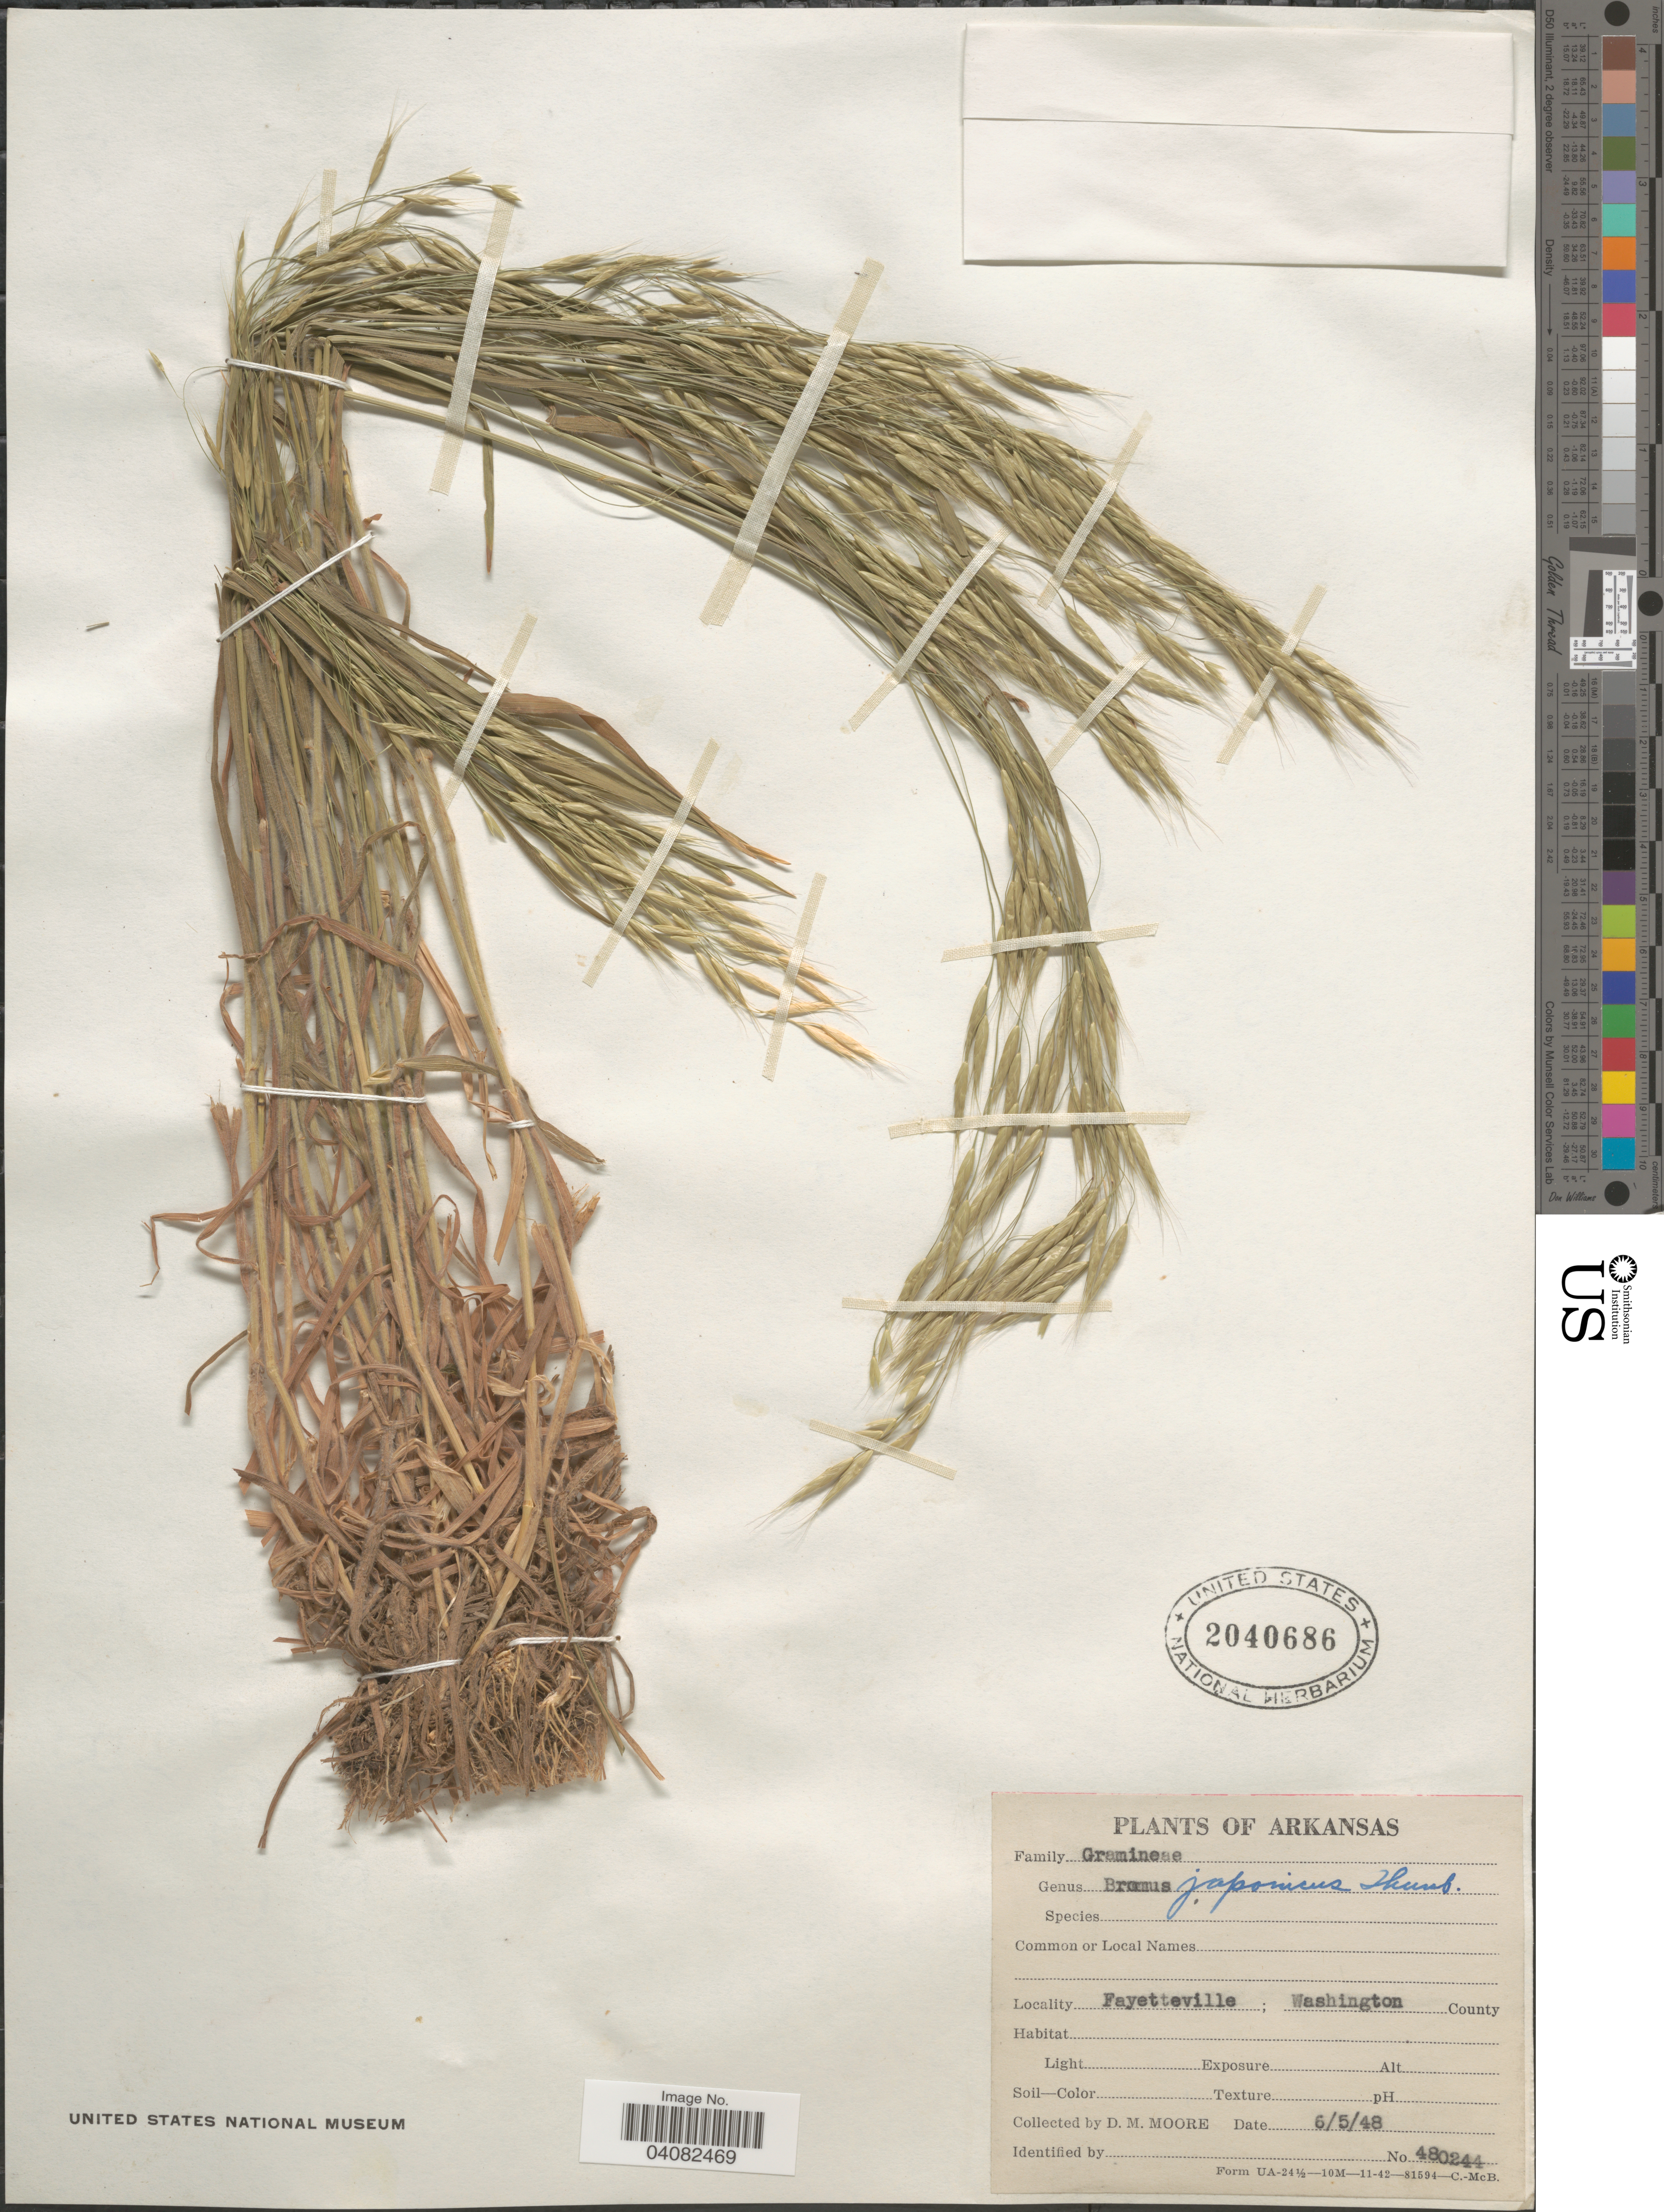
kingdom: Plantae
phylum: Tracheophyta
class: Liliopsida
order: Poales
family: Poaceae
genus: Bromus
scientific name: Bromus japonicus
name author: Houtt.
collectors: D. Moore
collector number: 480244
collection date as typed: Transcribed d/m/y: 5/6/48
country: United States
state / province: Arkansas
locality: Fayetteville; Washington County.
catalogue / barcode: US 2040686